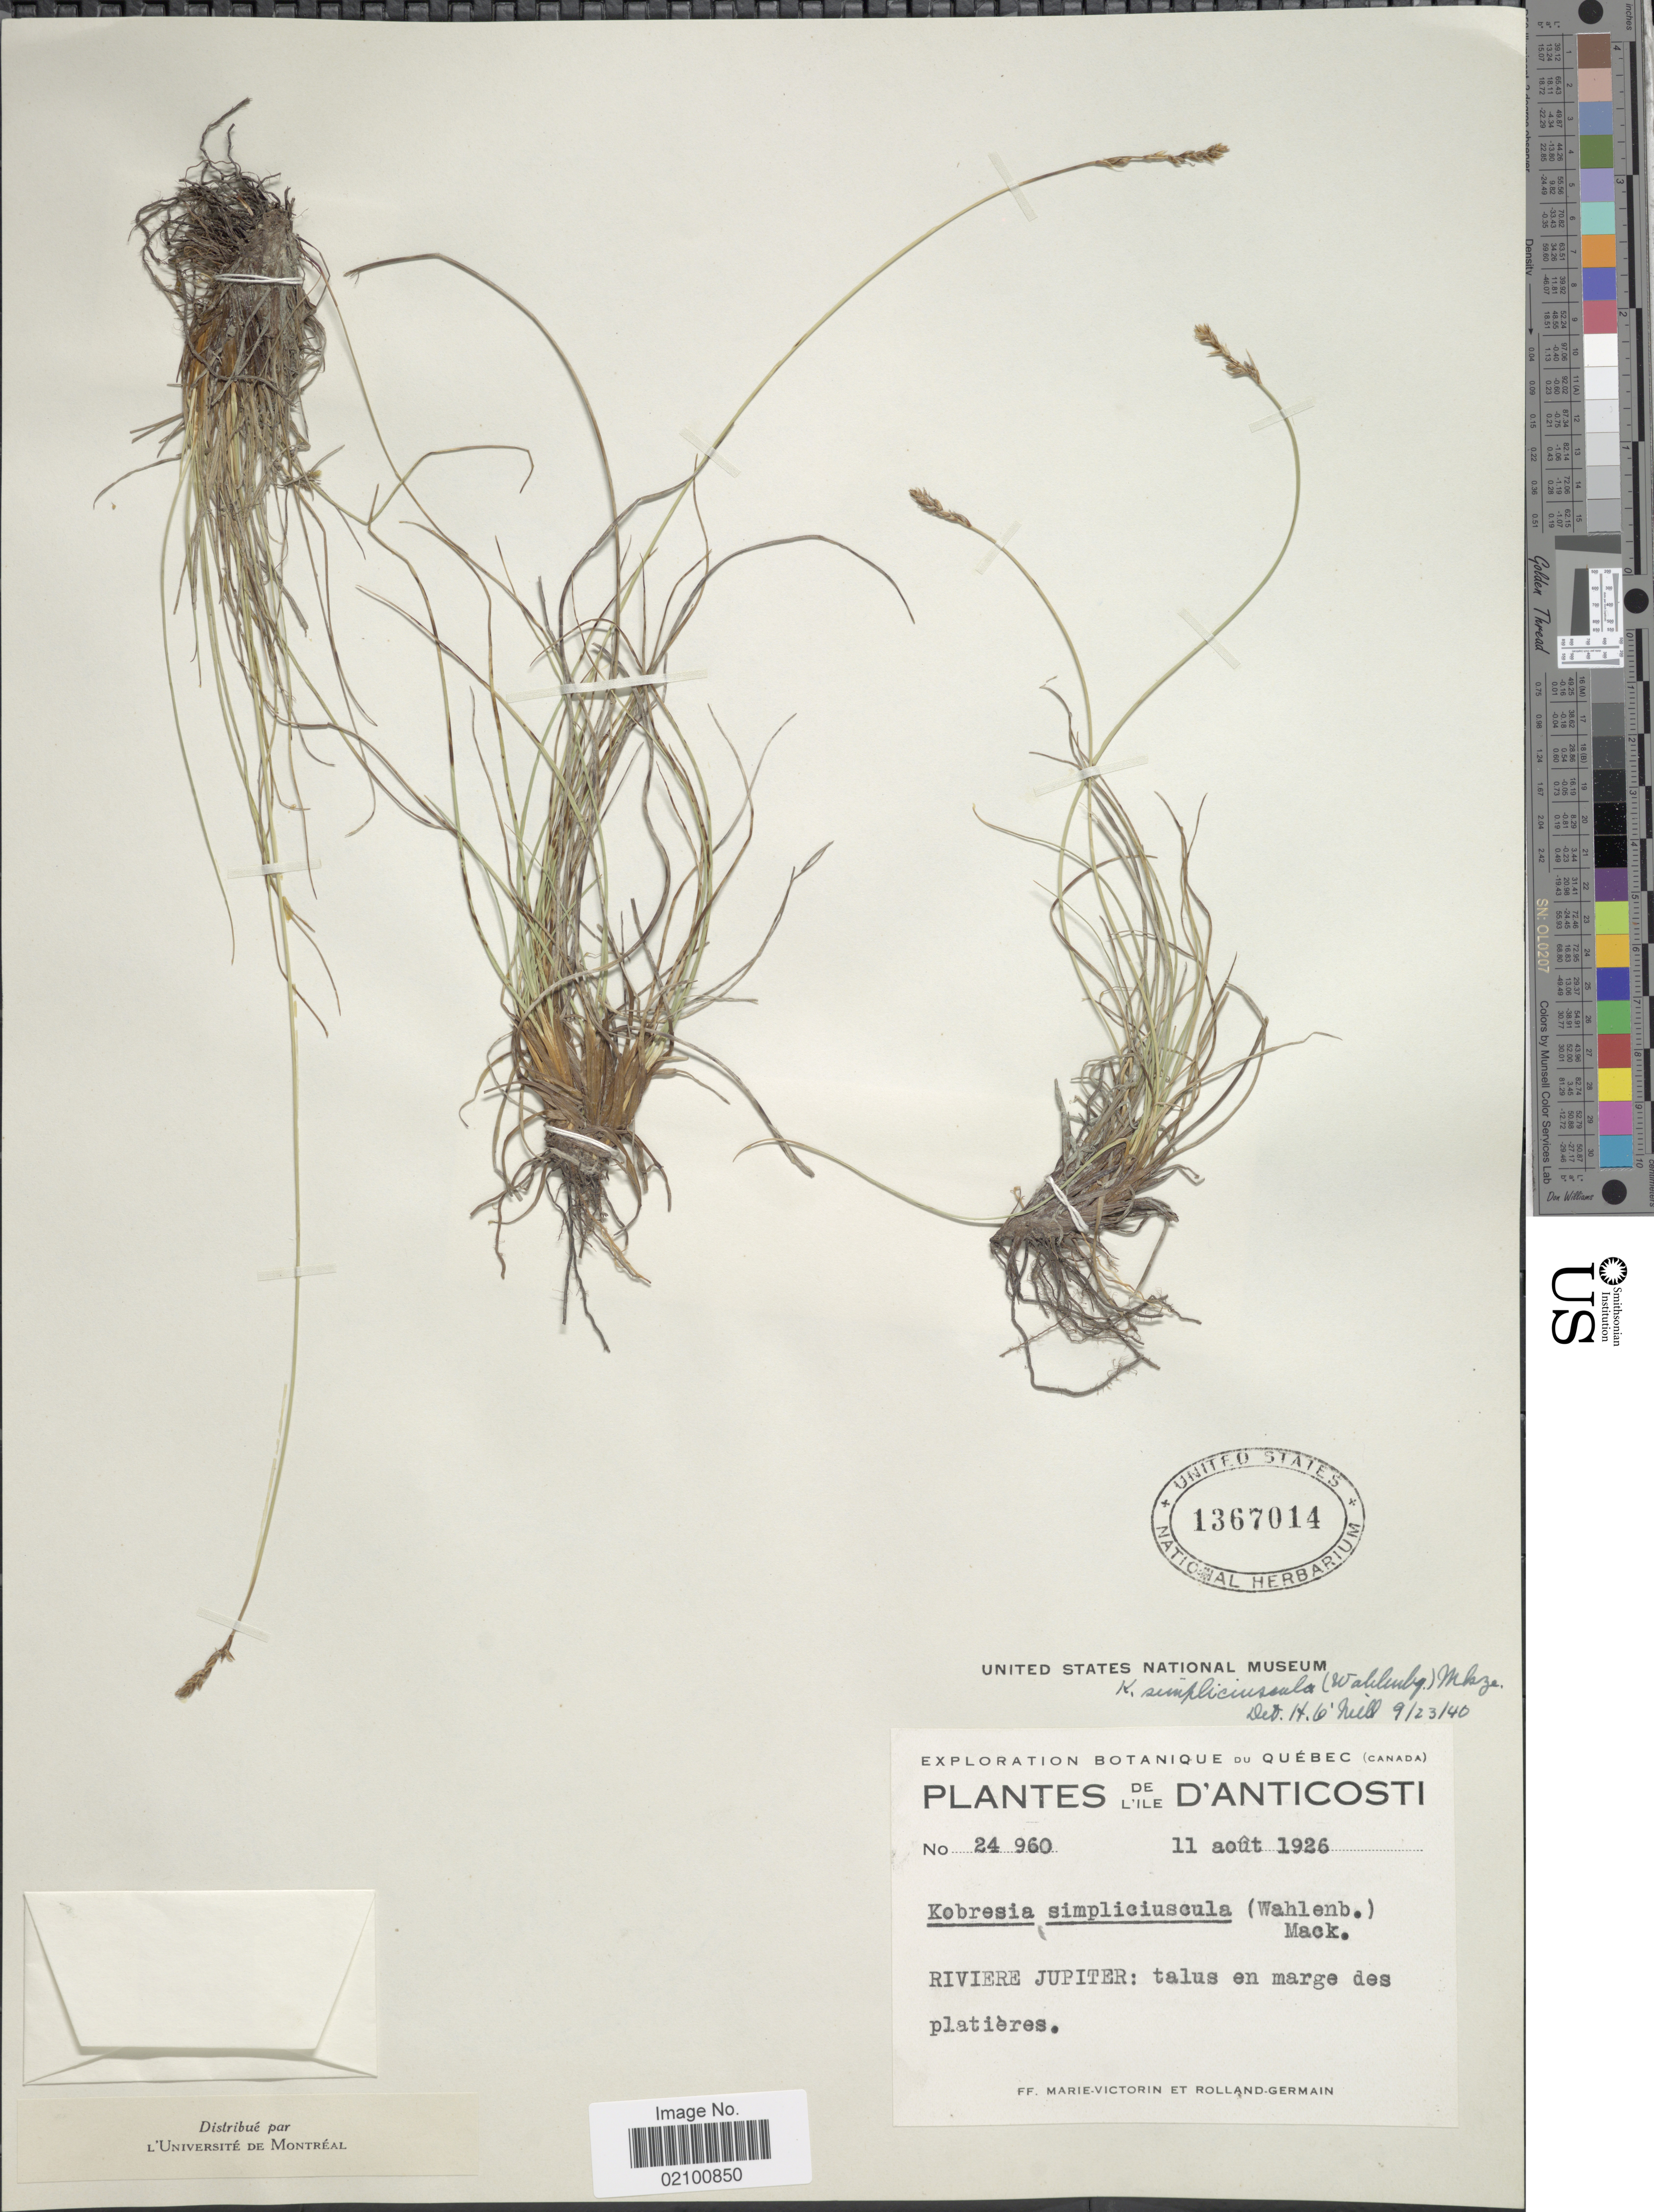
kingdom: Plantae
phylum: Tracheophyta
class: Liliopsida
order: Poales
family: Cyperaceae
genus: Carex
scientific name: Carex simpliciuscula subsp. simpliciuscula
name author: Wahlenb.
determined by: Strong, M. T., (US), Smithsonian Institution - National Museum of Natural History (UNITED STATES)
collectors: F. Marie-Victorin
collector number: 24960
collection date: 1926-08-11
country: Canada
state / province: Quebec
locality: Ile D'Anticosti, Riviere Jupiter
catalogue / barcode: US 1367014